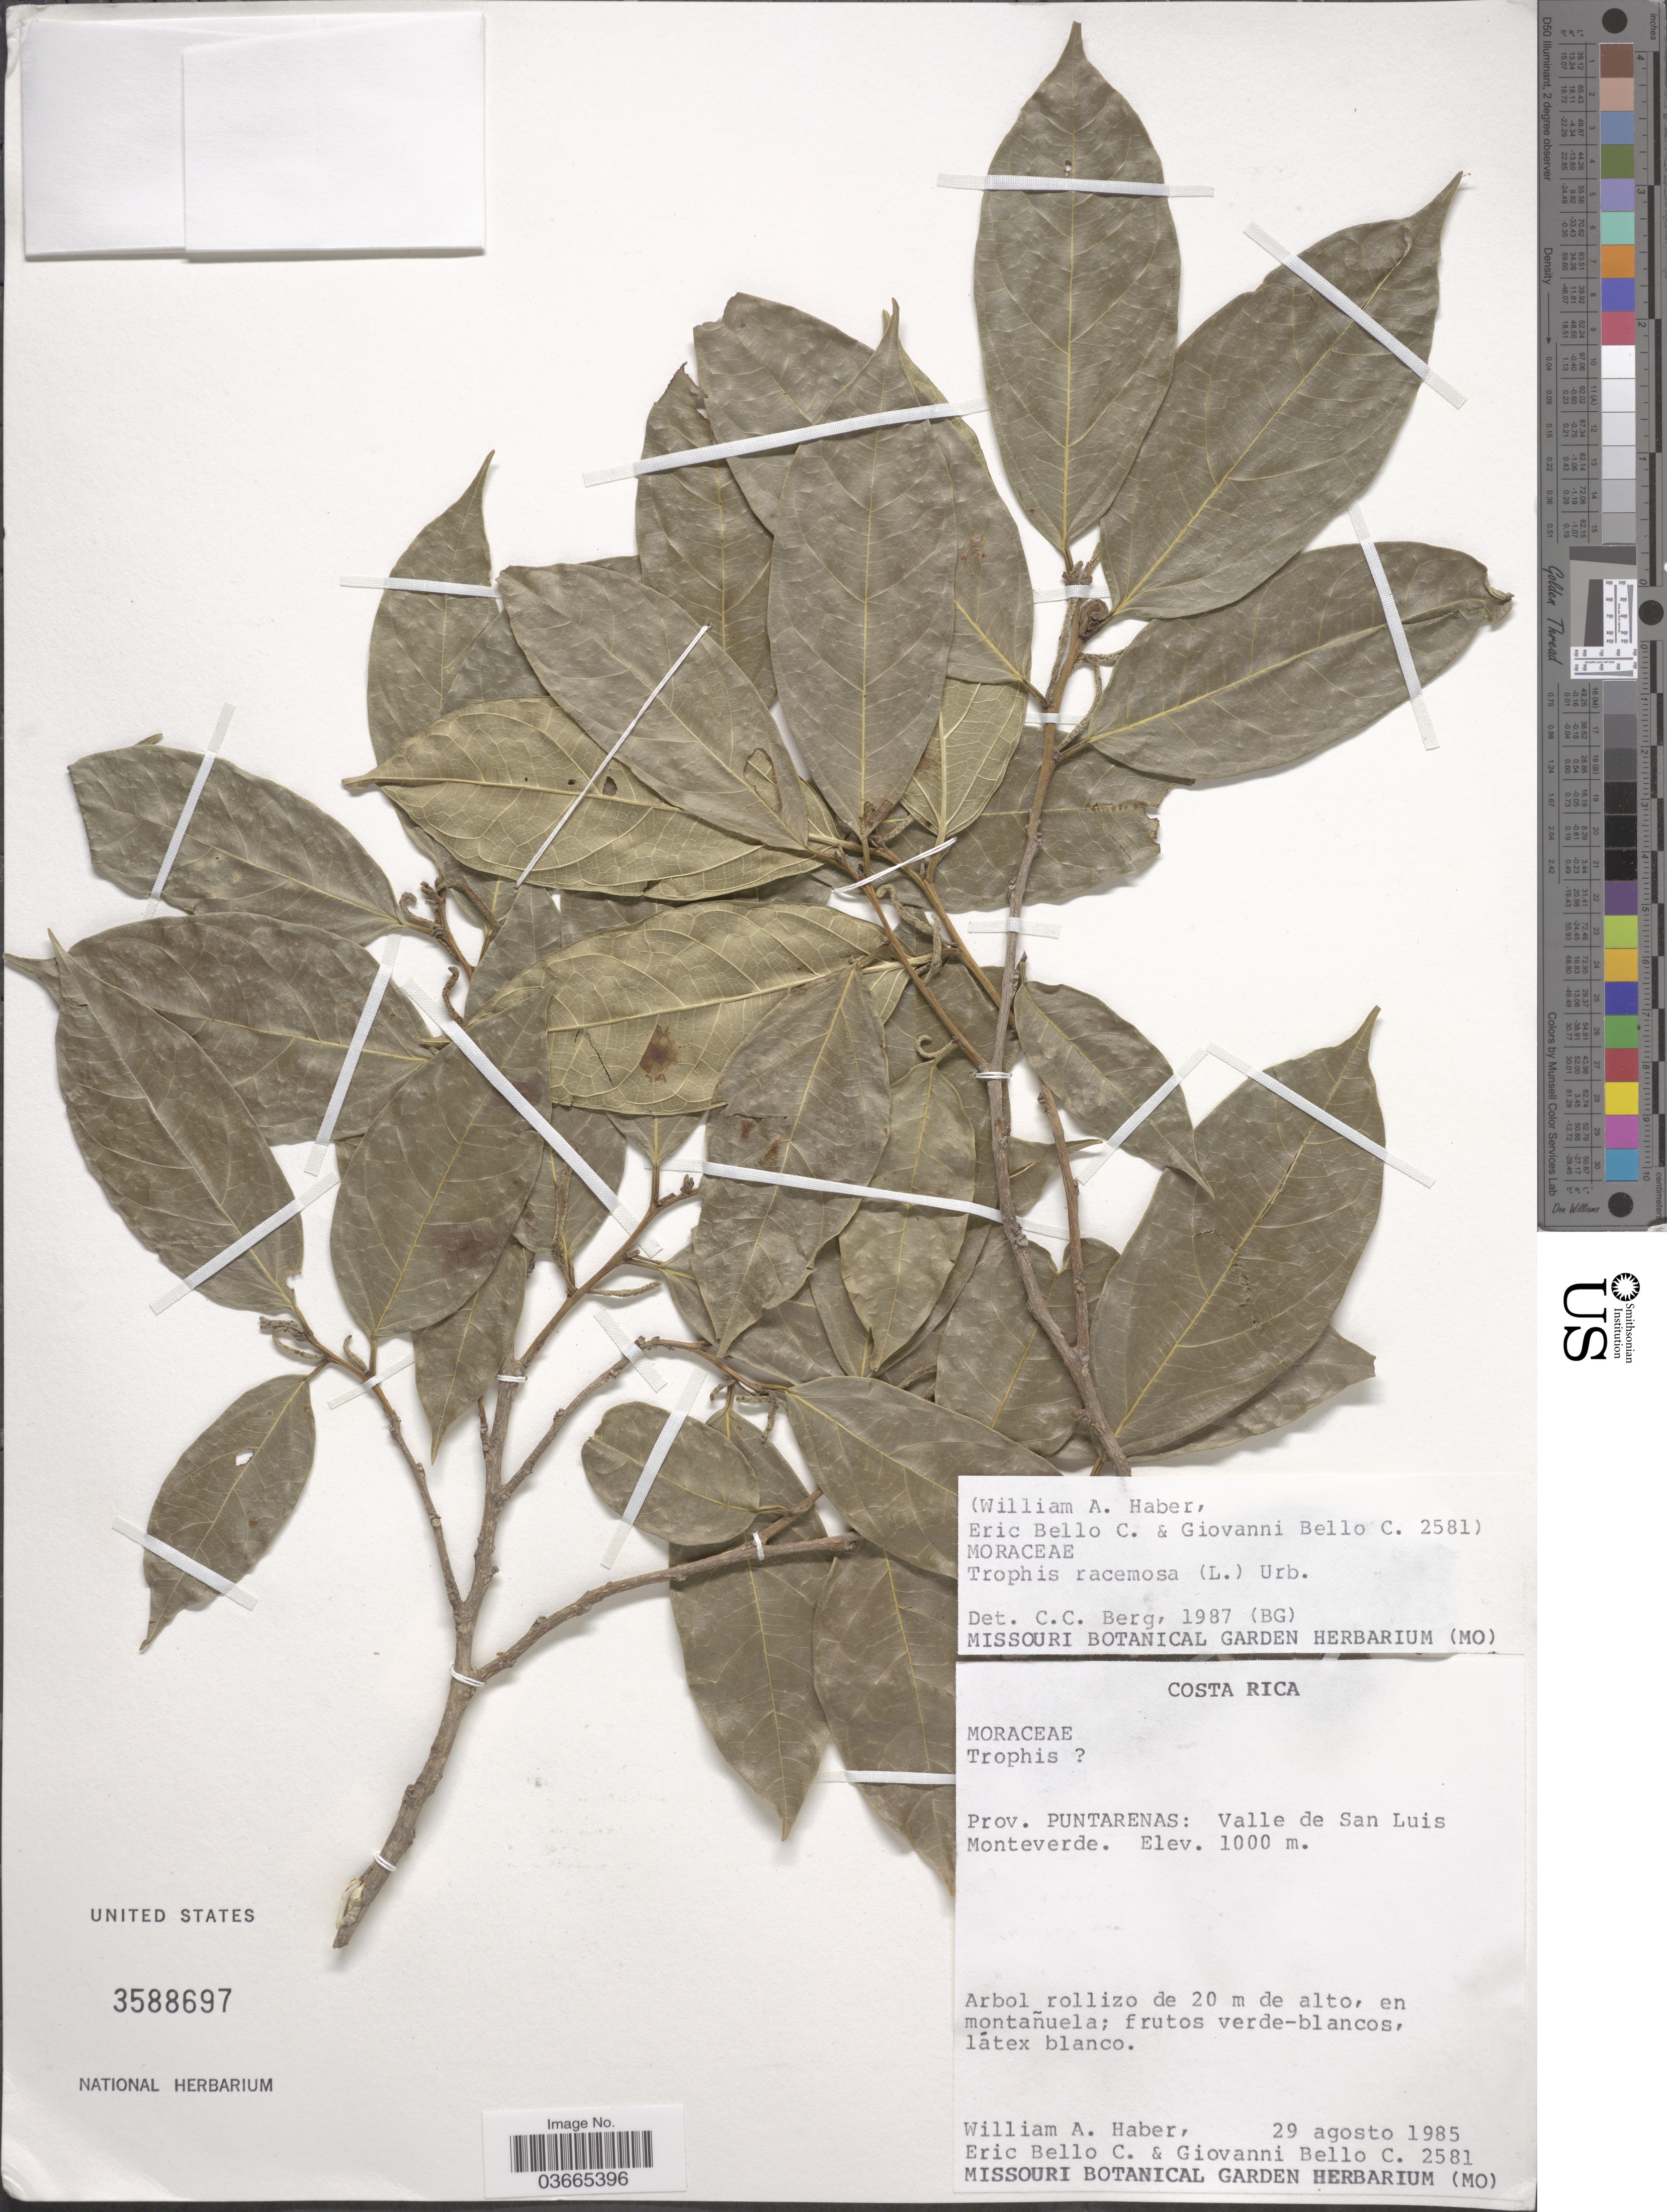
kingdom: Plantae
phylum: Tracheophyta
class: Magnoliopsida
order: Rosales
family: Moraceae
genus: Trophis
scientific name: Trophis racemosa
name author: (L.) Urb.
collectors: W. A. Haber, E. Bello C. & G. Bello C.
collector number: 2581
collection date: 1985-08-29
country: Costa Rica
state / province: Puntarenas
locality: Valle de San Luis Monteverde.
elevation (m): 1000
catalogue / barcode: US 3588697